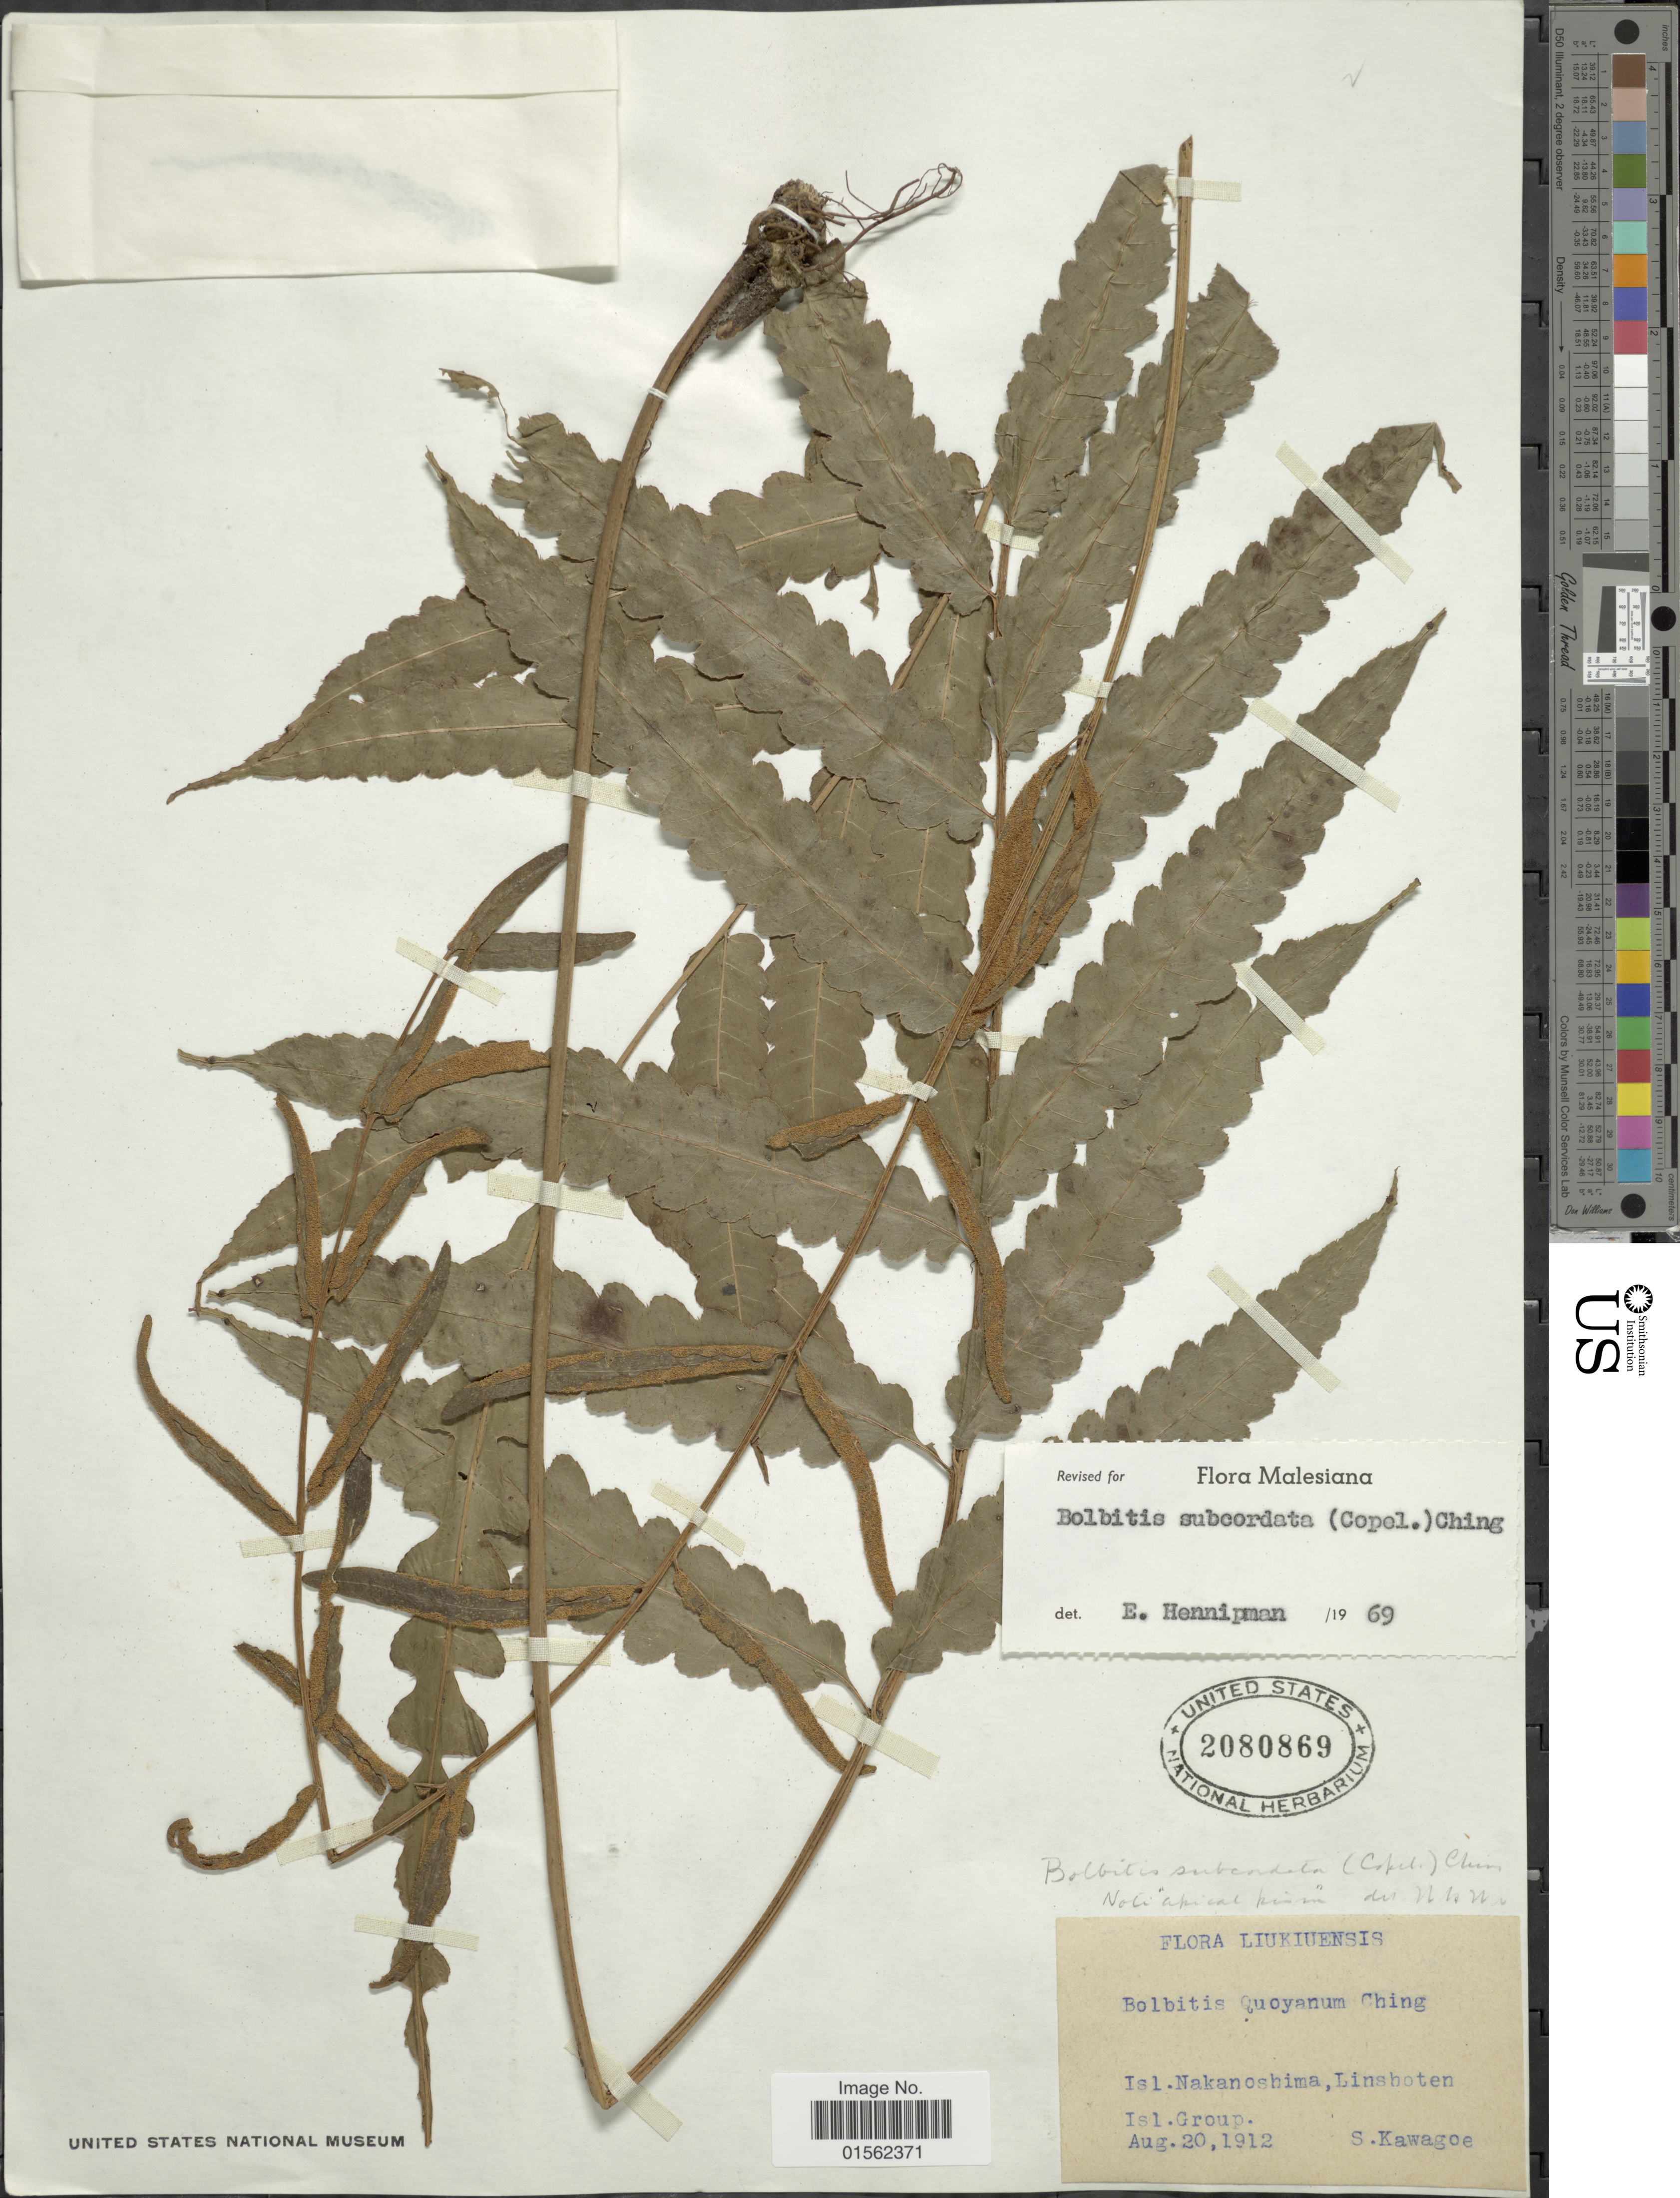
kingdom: Plantae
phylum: Tracheophyta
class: Polypodiopsida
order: Polypodiales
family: Dryopteridaceae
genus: Bolbitis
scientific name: Bolbitis subcordata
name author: (Copel.) Ching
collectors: S. Kawagoe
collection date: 1912-08-20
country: Japan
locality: Isl. Nakanoshima, Linshoten, Isl. Group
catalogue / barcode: US 2080869